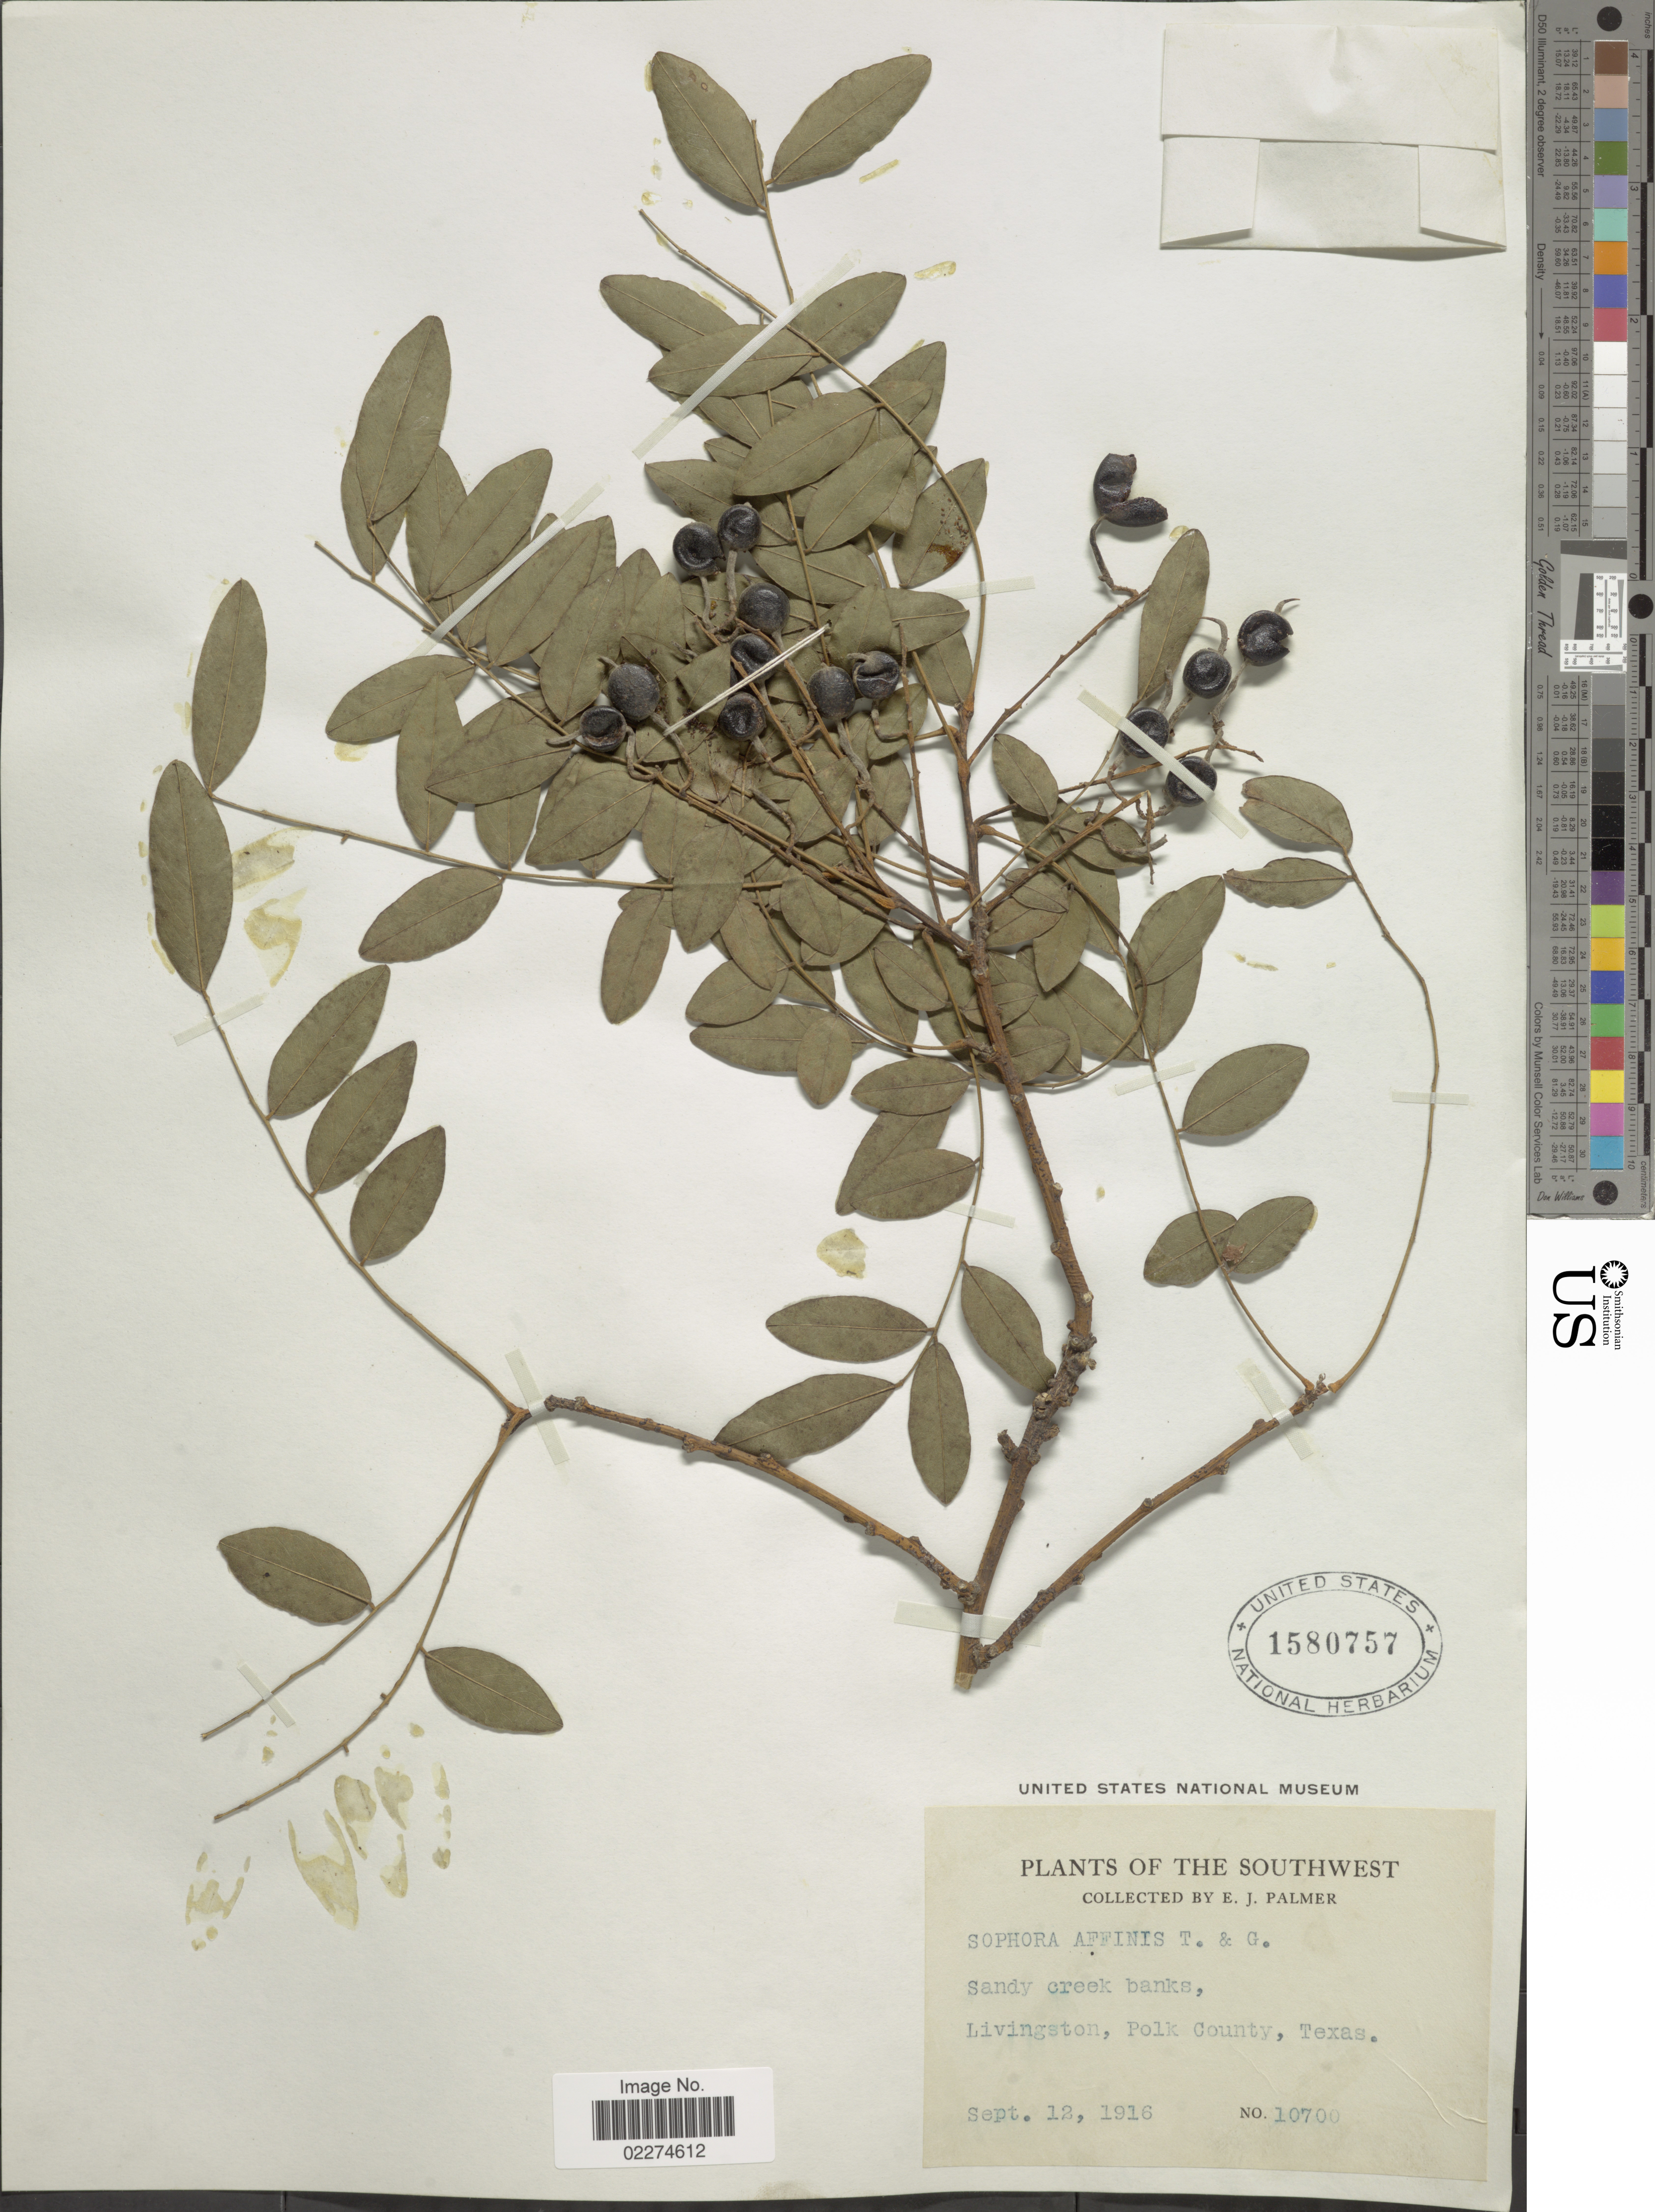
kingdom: Plantae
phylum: Tracheophyta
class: Magnoliopsida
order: Fabales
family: Fabaceae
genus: Sophora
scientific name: Sophora affinis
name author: Torr. & A. Gray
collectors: E. J. Palmer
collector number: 10700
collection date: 1916-09-12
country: United States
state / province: Texas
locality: The Southwest, Livingston, Polk County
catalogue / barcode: US 1580757